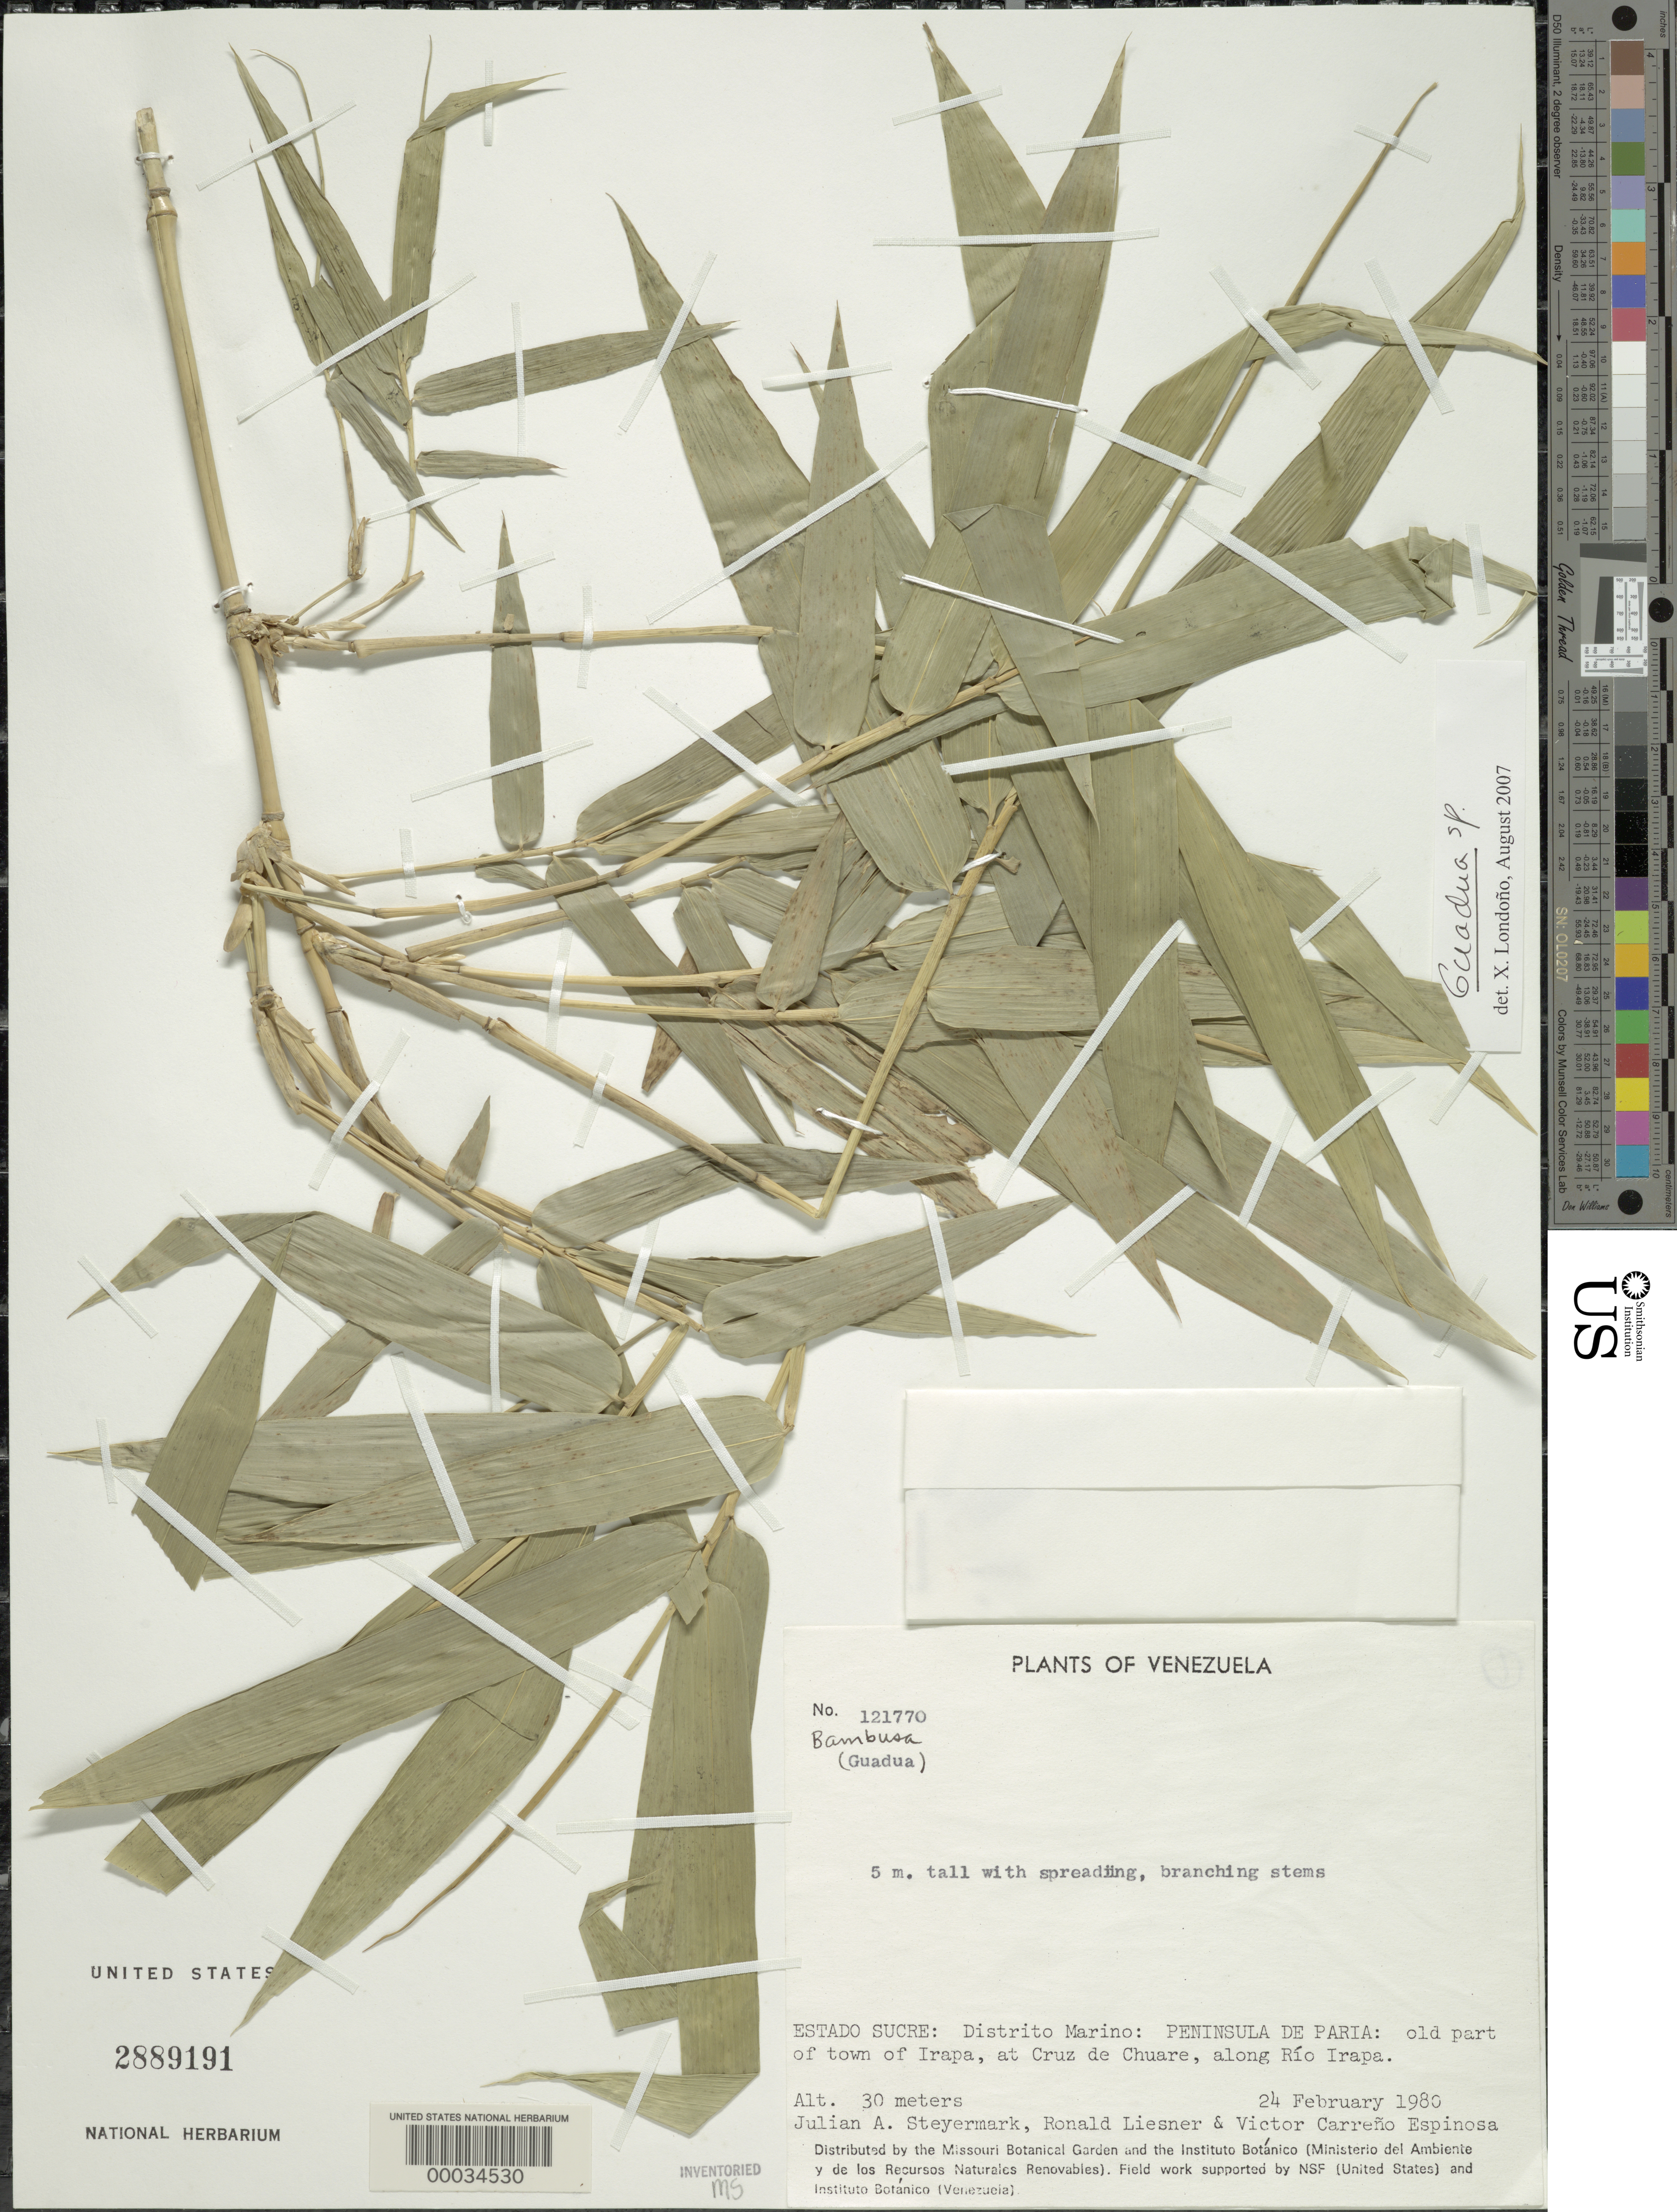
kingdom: Plantae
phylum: Tracheophyta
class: Liliopsida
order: Poales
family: Poaceae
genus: Guadua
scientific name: Guadua sp.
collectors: J. Steyermark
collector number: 121770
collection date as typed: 24 Feb 1980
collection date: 1980-02-24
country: Venezuela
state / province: Sucre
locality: Marino, Peninsula de Paria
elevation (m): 30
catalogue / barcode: US 2889191